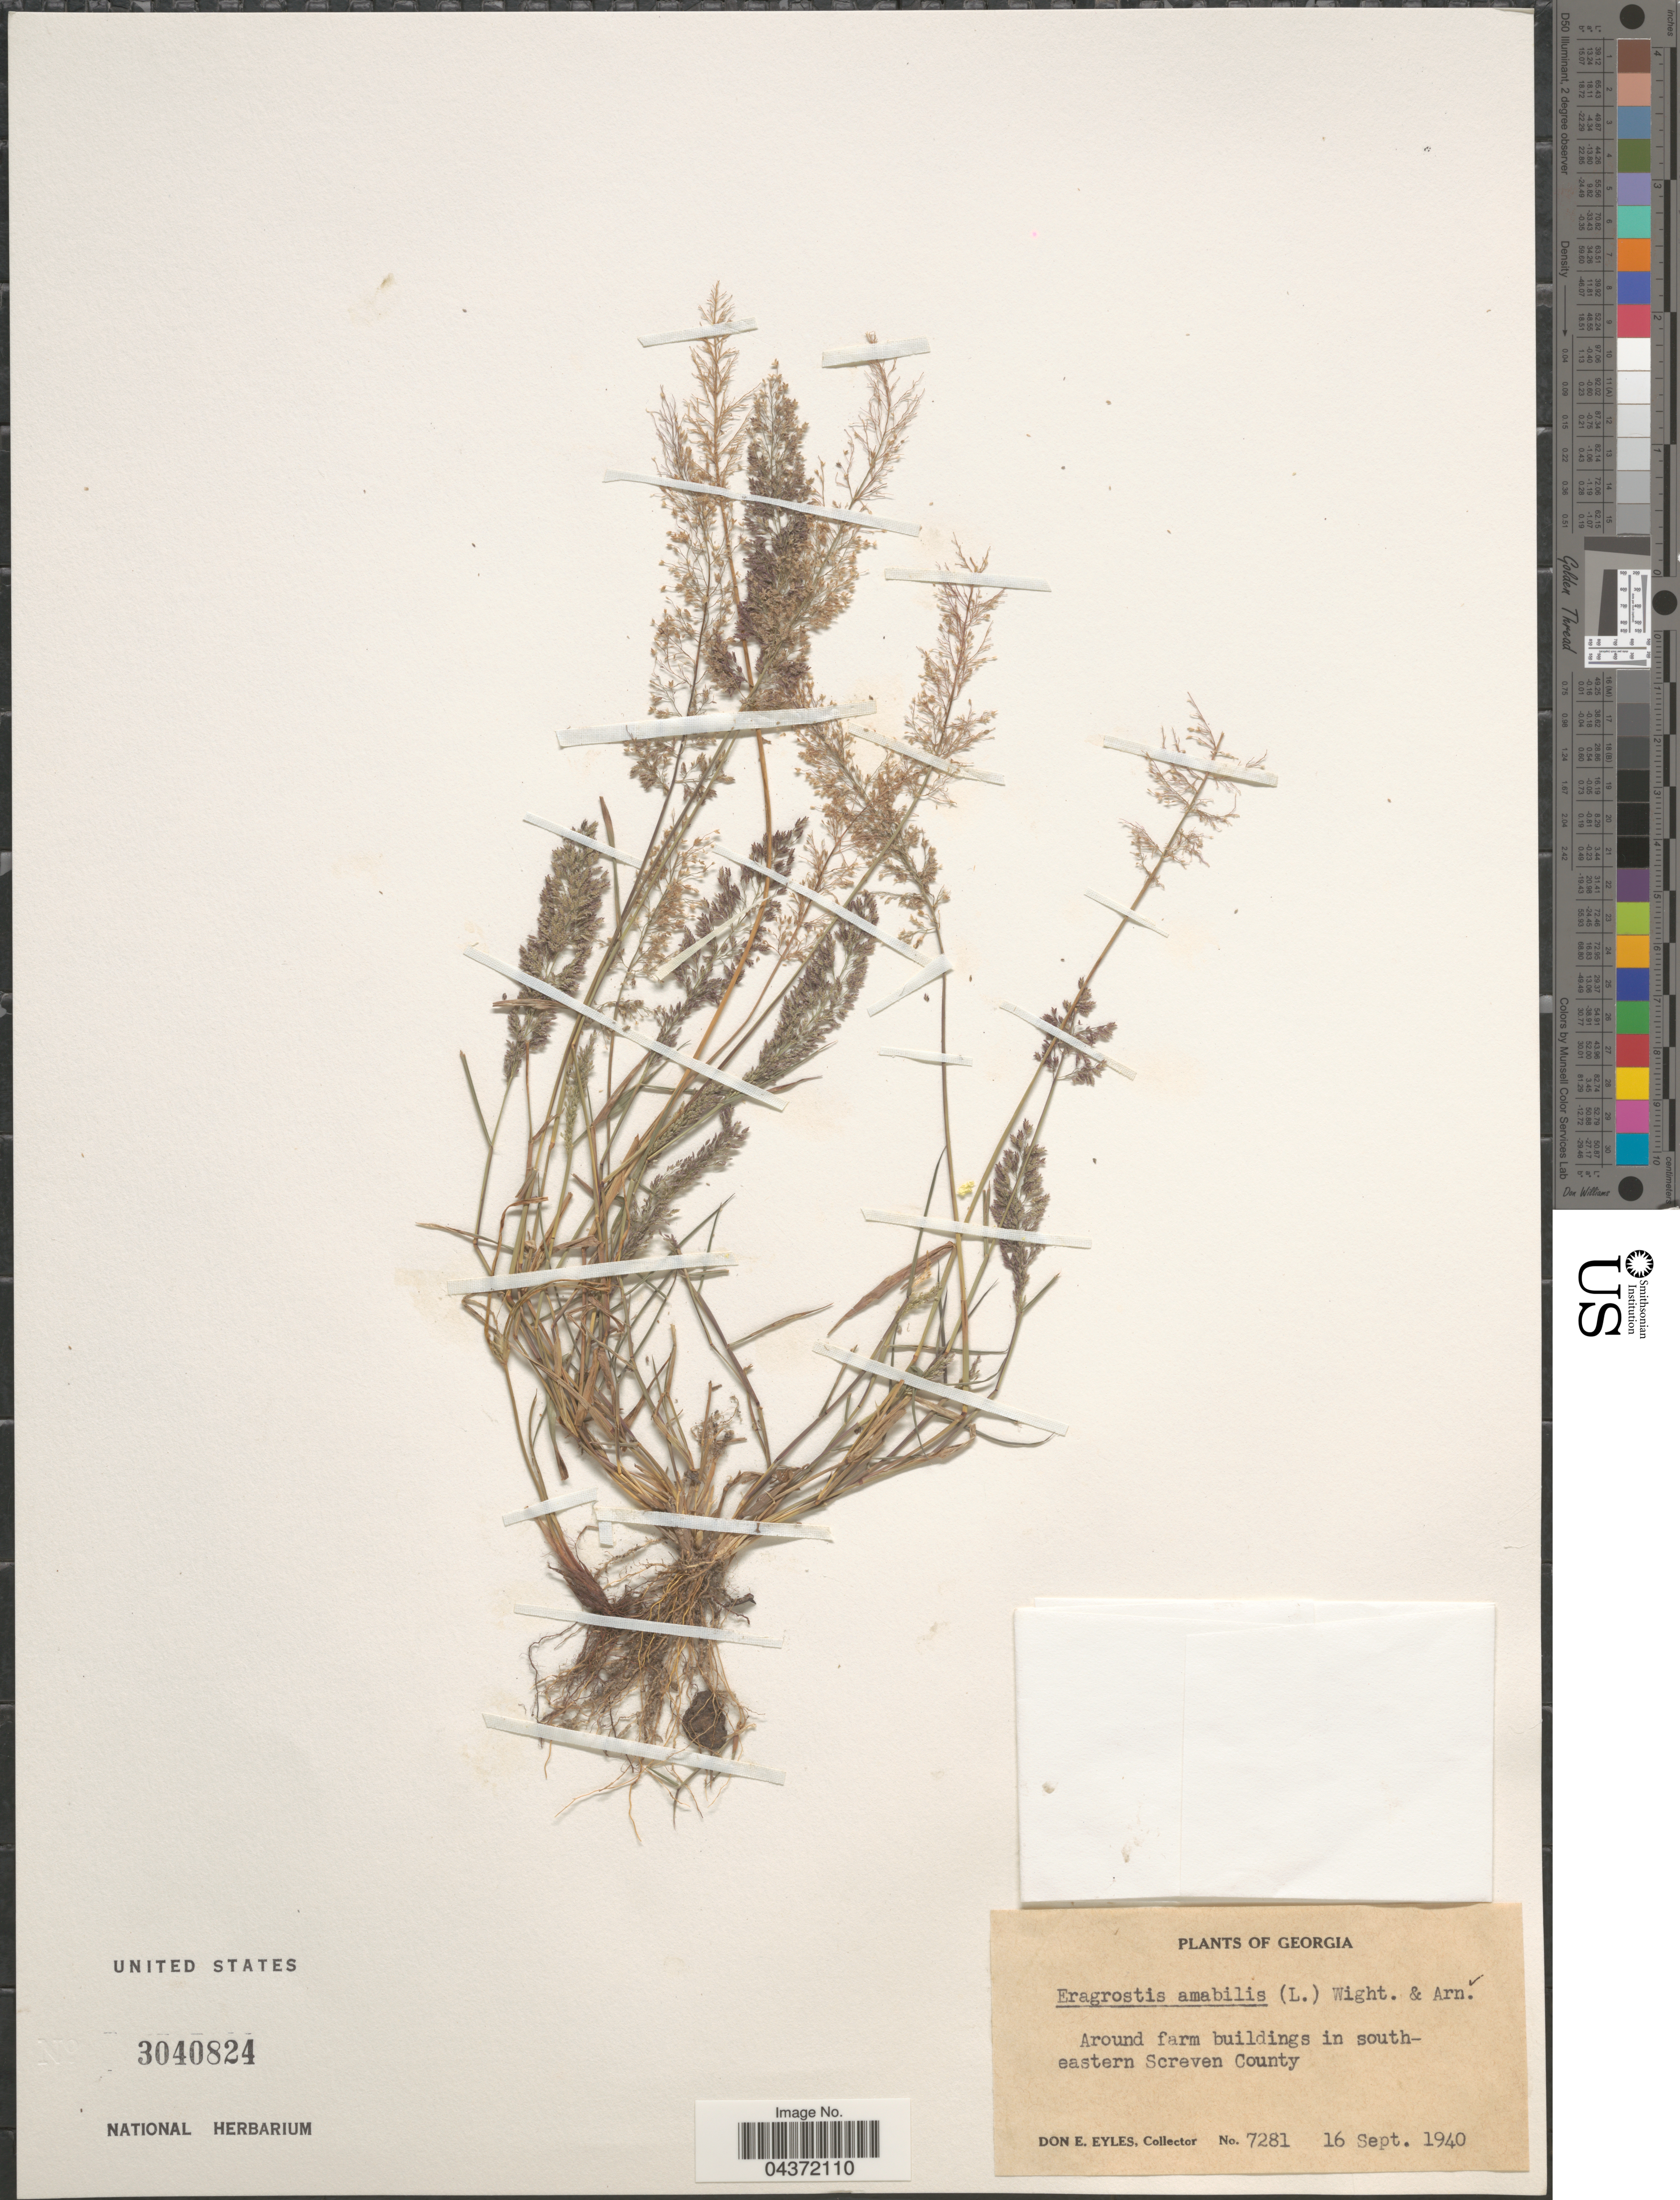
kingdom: Plantae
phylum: Tracheophyta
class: Liliopsida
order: Poales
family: Poaceae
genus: Eragrostis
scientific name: Eragrostis tenella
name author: (L.) P. Beauv. ex Roem. & Schult.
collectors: D. Eyles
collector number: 7281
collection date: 1940-09-16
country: United States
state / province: Georgia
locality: Around farm buildings in south-eastern Screven County.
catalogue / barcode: US 3040824